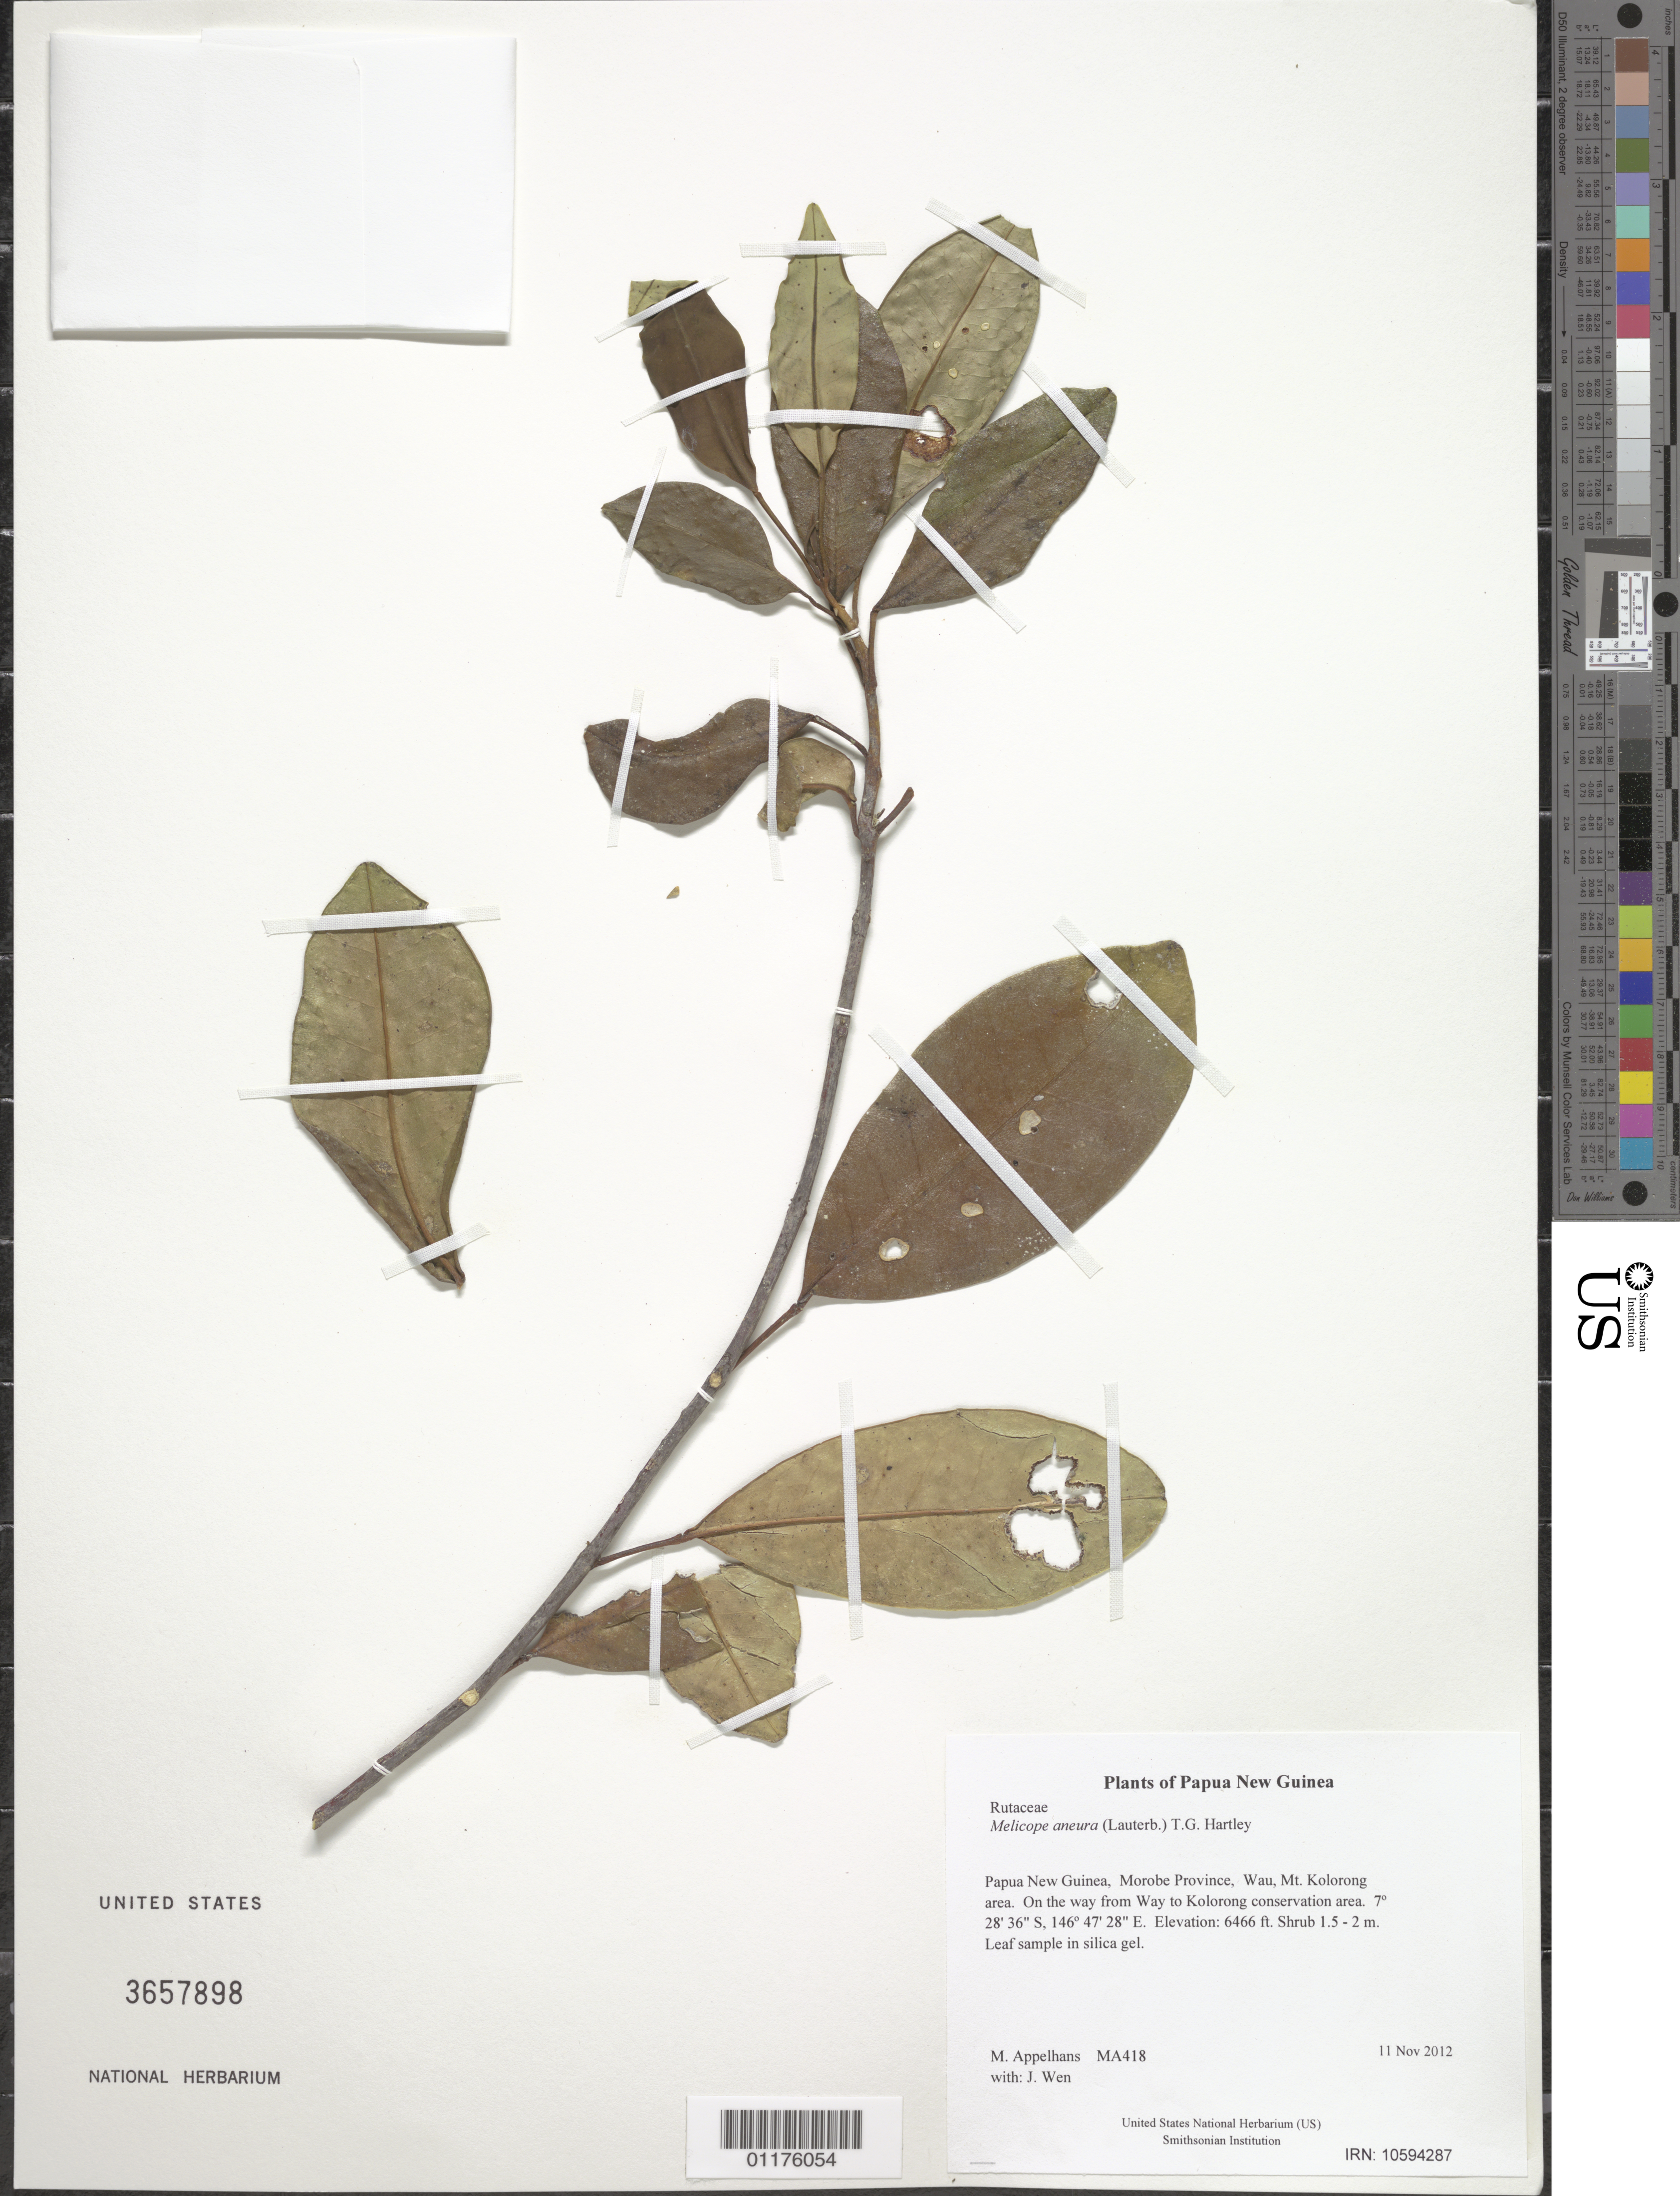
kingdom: Plantae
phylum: Tracheophyta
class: Magnoliopsida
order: Sapindales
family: Rutaceae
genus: Melicope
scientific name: Melicope aneura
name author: (Lauterb.) T.G. Hartley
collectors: J. Wen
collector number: MA418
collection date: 2012-11-11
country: Papua New Guinea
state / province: Morobe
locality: Wau, Mt. Kolorong area. On the way from Way to Kolorong conservation area.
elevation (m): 1971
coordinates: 7 28.600 S, 146 47.468 E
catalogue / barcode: US 3657898